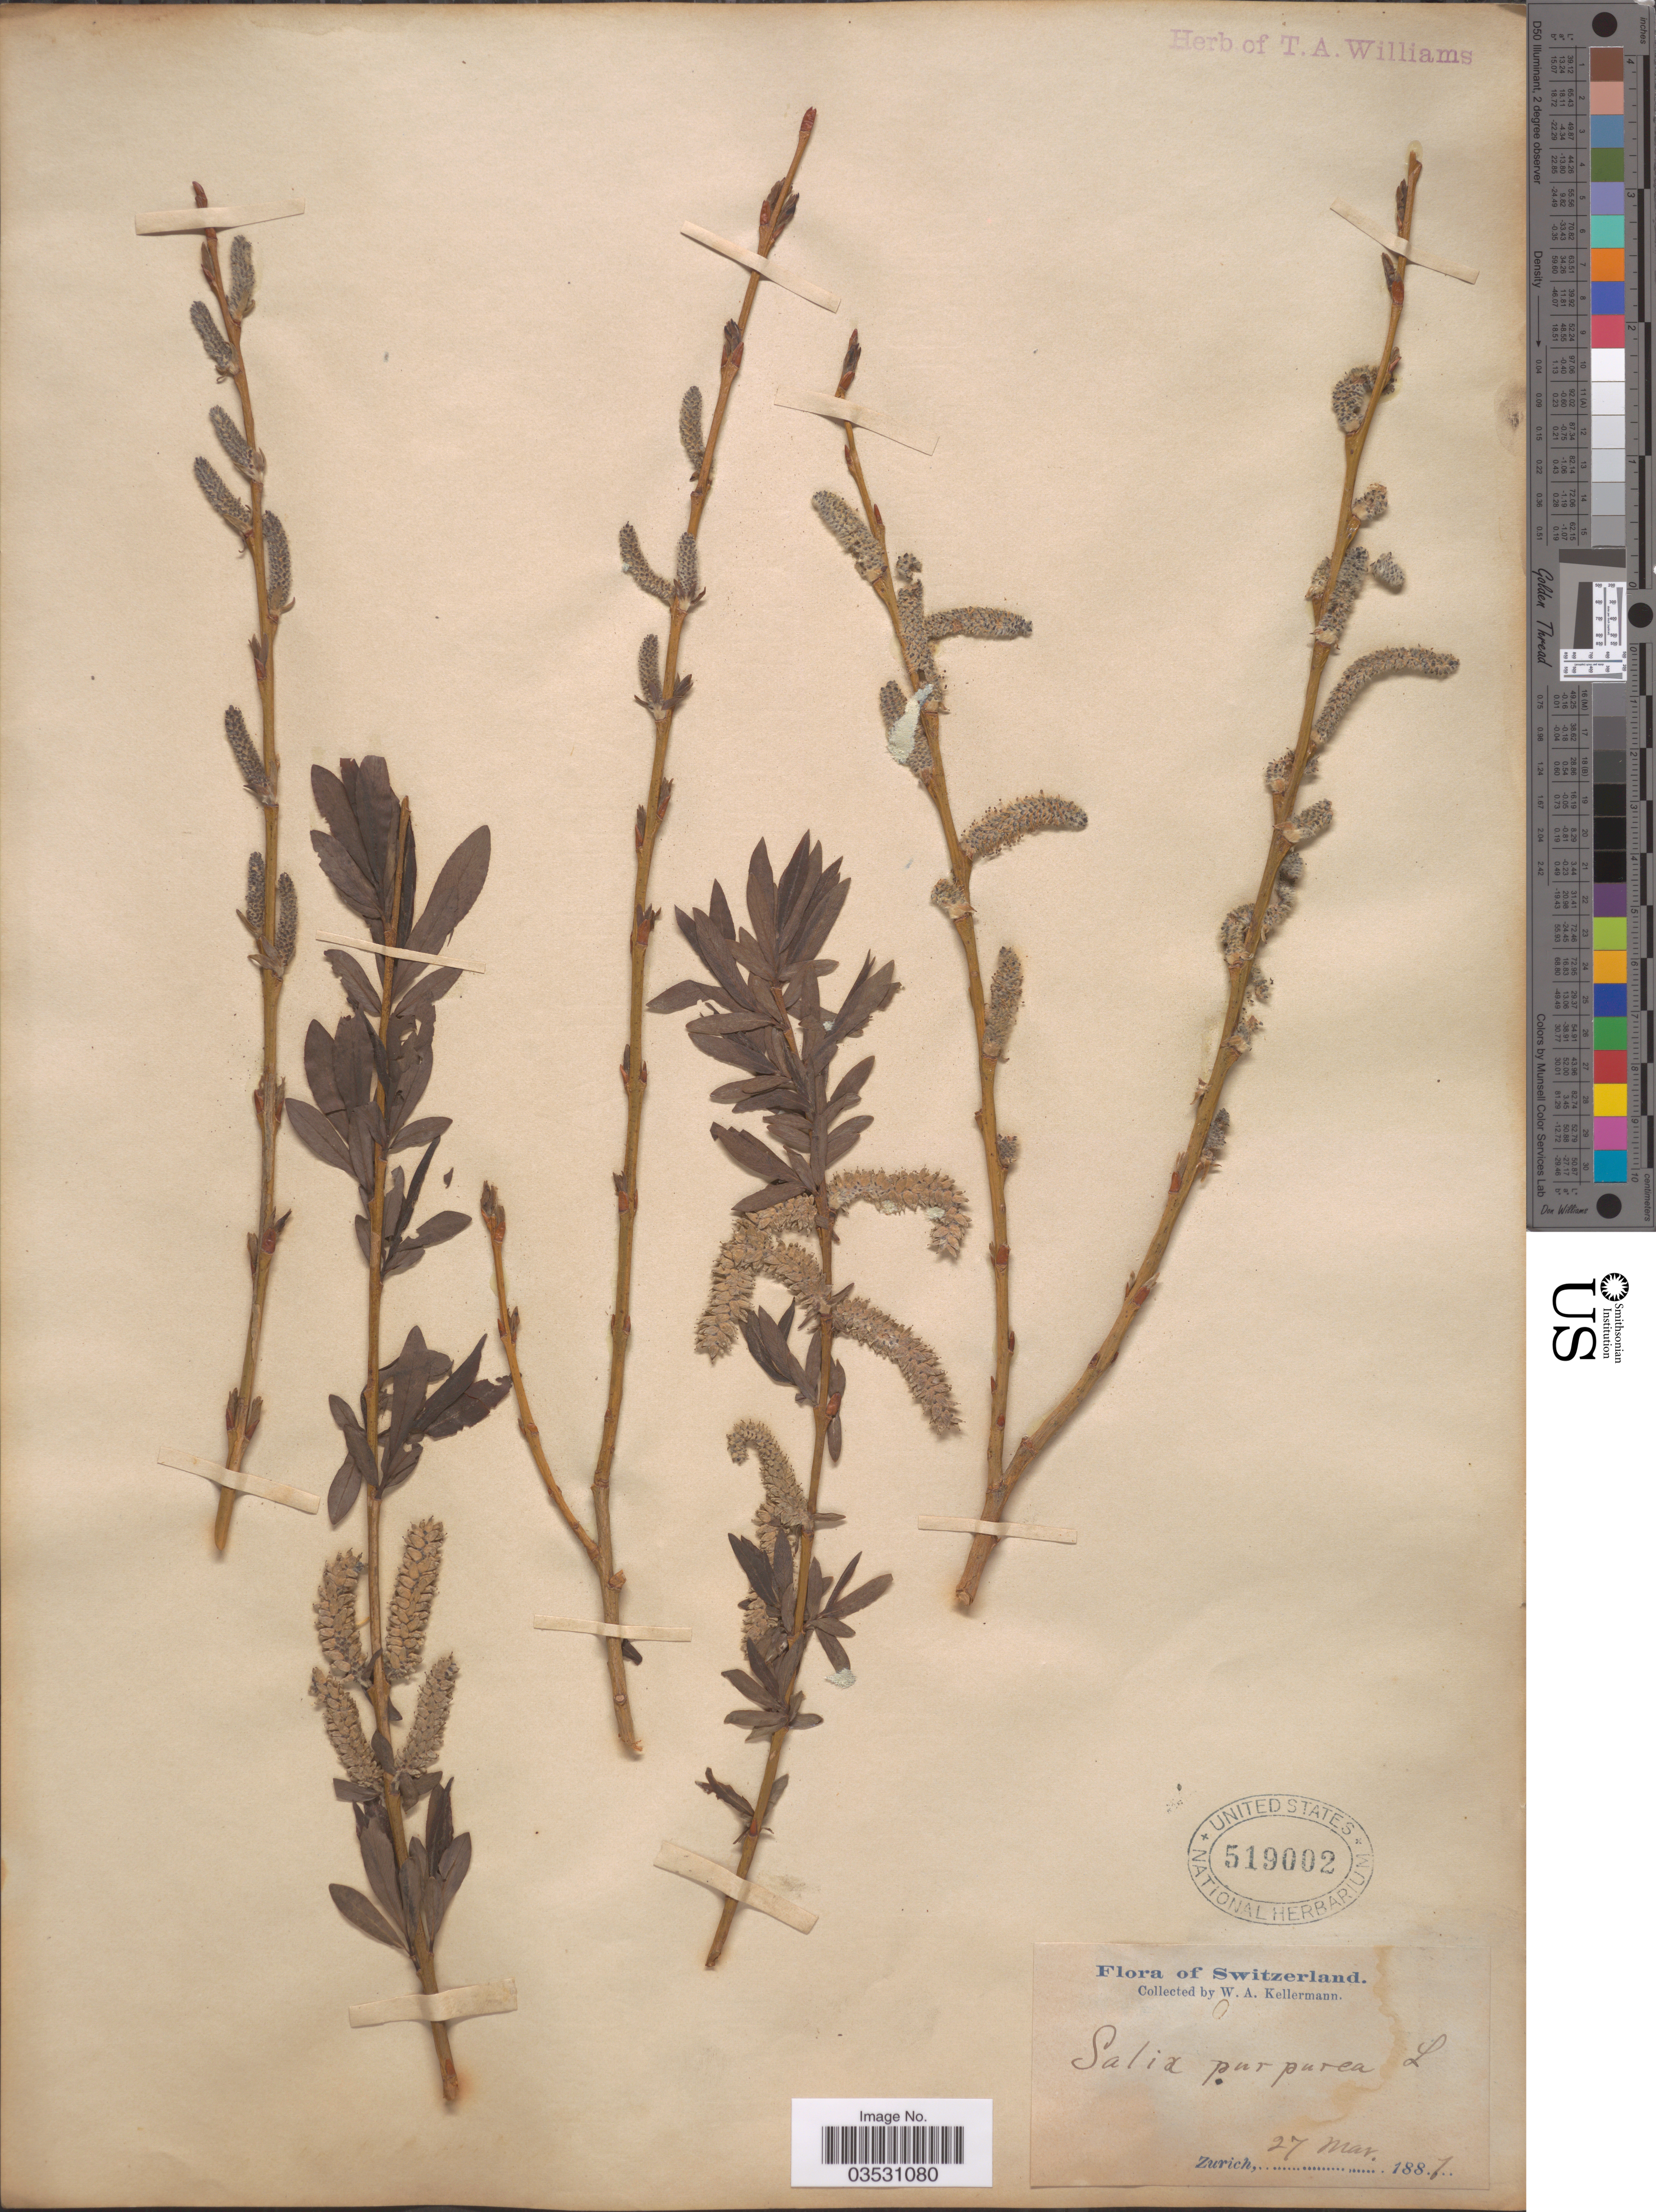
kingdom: Plantae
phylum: Tracheophyta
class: Magnoliopsida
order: Malpighiales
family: Salicaceae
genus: Salix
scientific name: Salix purpurea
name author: L.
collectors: W. A. Kellermann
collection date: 1887-03-27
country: Switzerland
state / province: Zurich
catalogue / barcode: US 519002